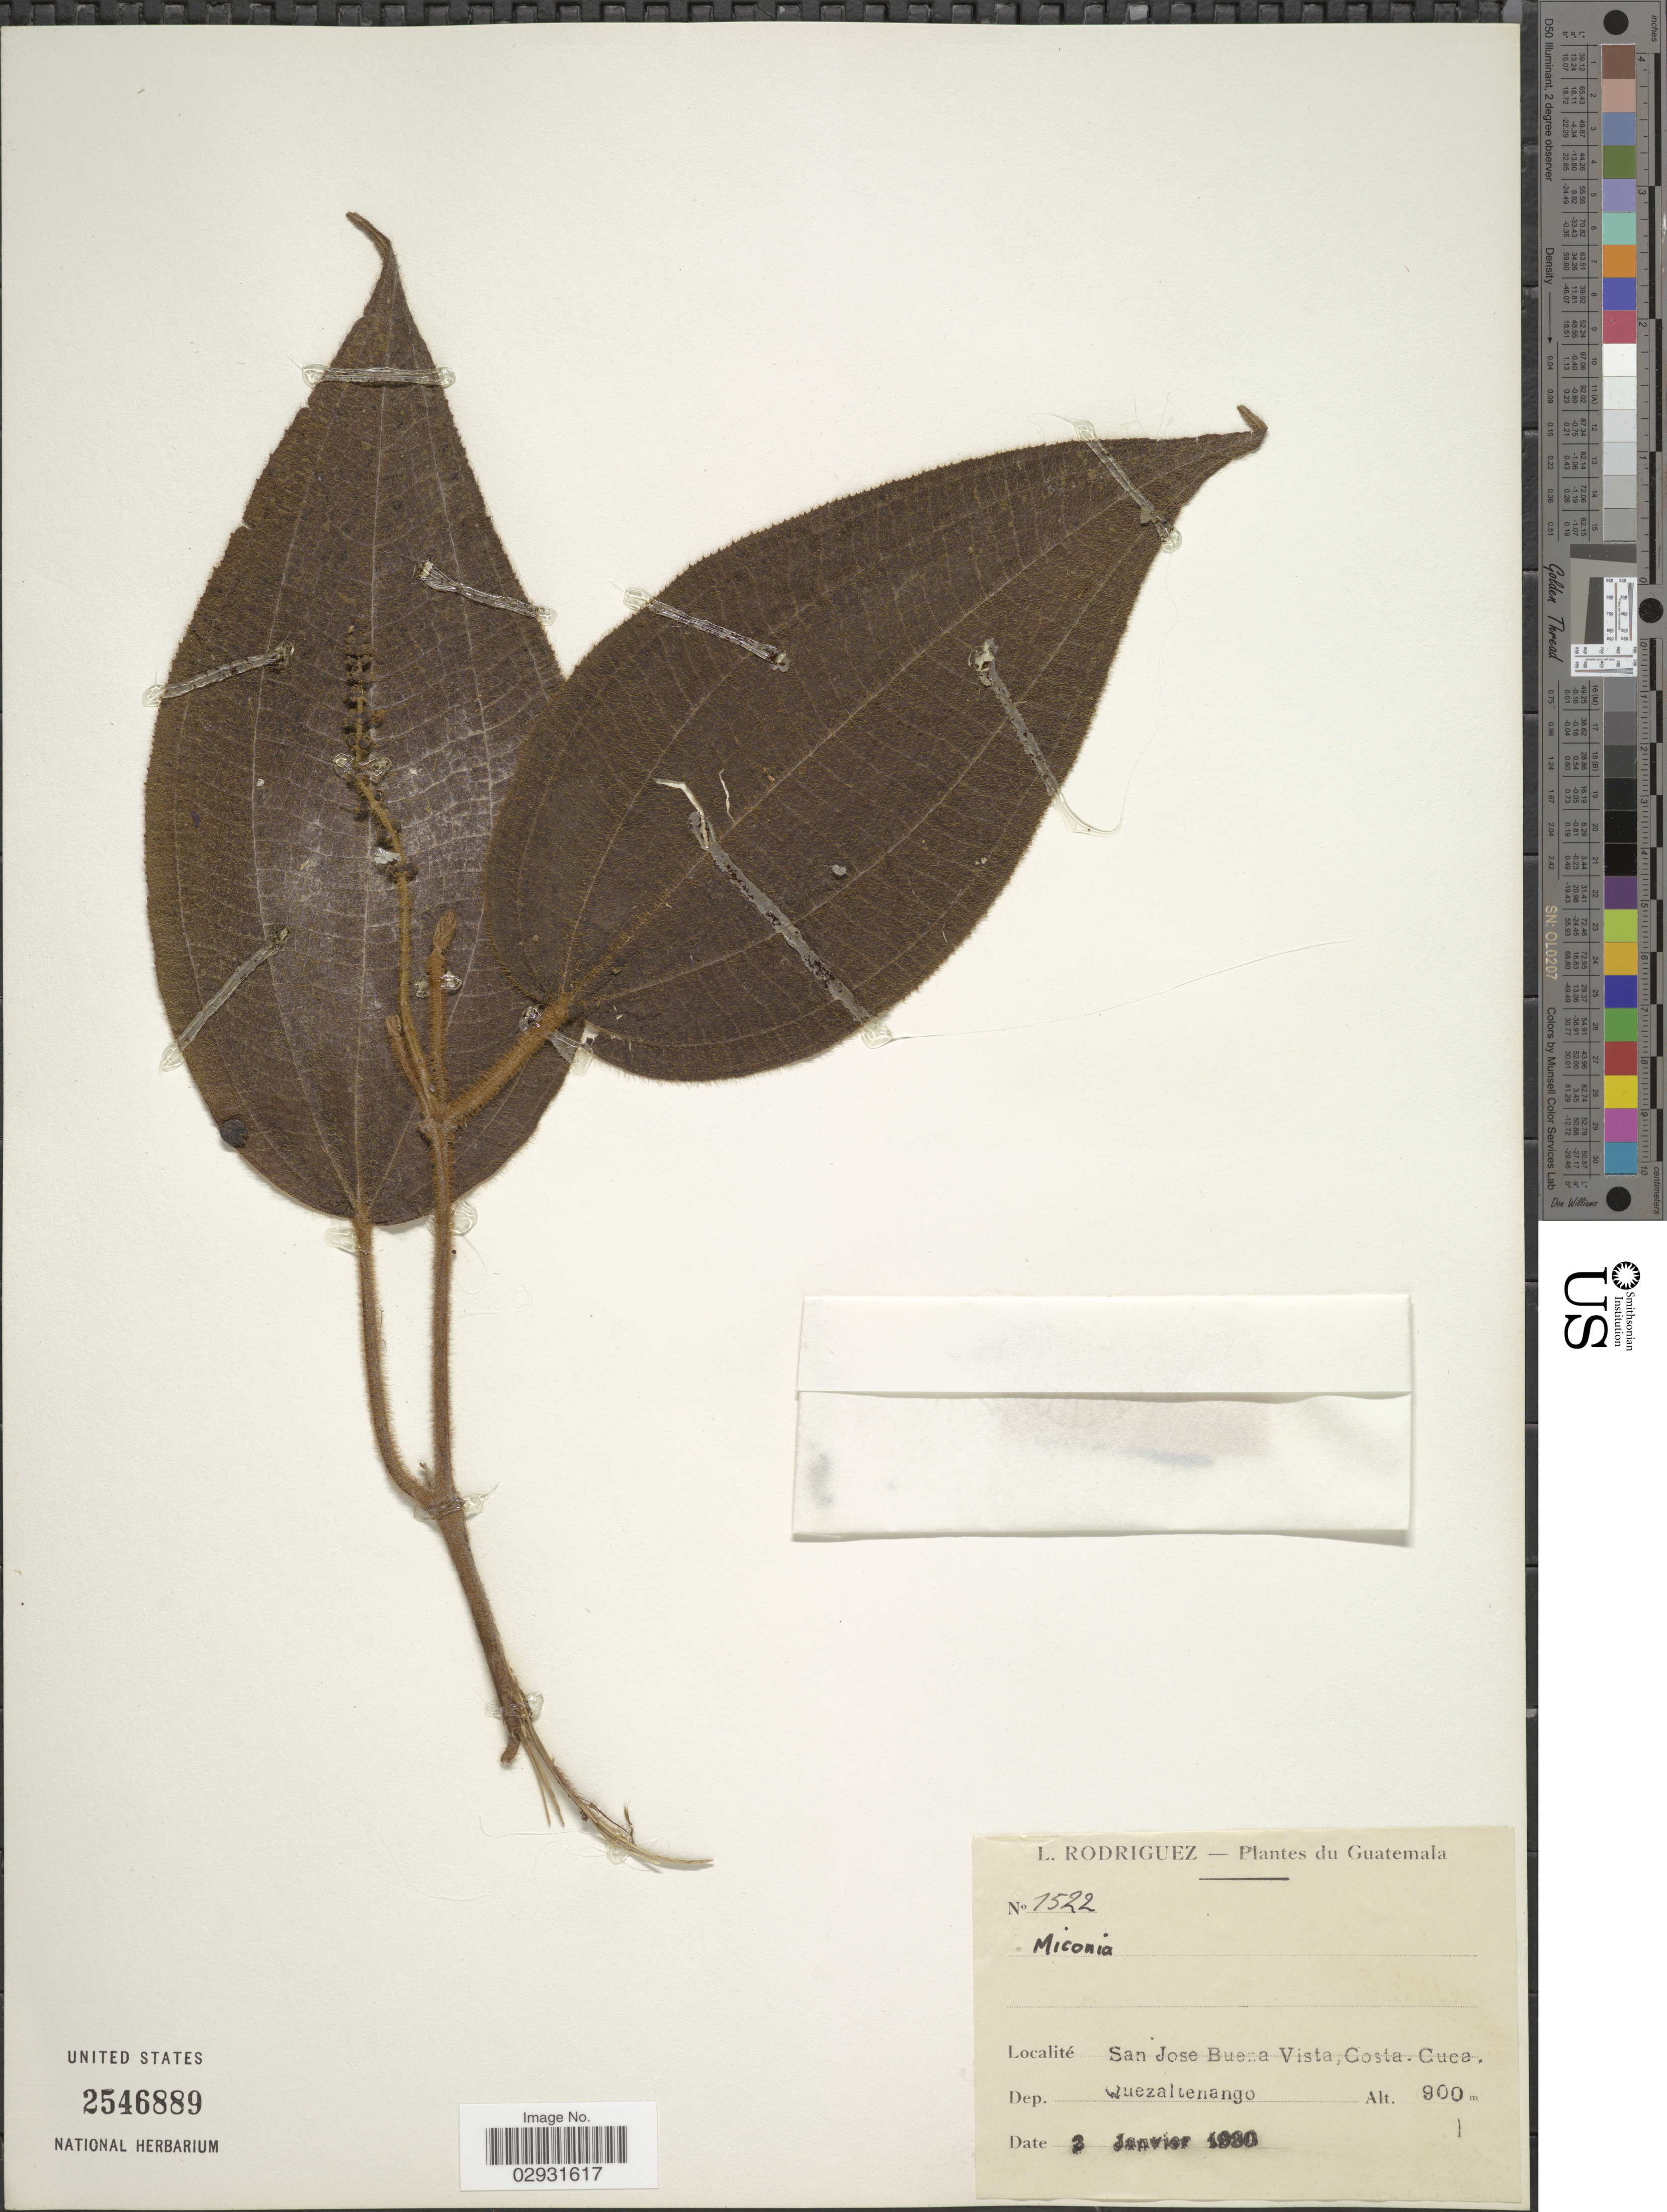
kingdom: Plantae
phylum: Tracheophyta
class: Magnoliopsida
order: Myrtales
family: Melastomataceae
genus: Miconia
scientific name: Miconia aeruginosa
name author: Naudin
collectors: L. Rodriguez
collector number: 1522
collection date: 1930-01-02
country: Guatemala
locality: San Jose Buena Vista, Costa Cuca. Dep Quezaltenango.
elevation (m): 900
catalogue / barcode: US 2546889